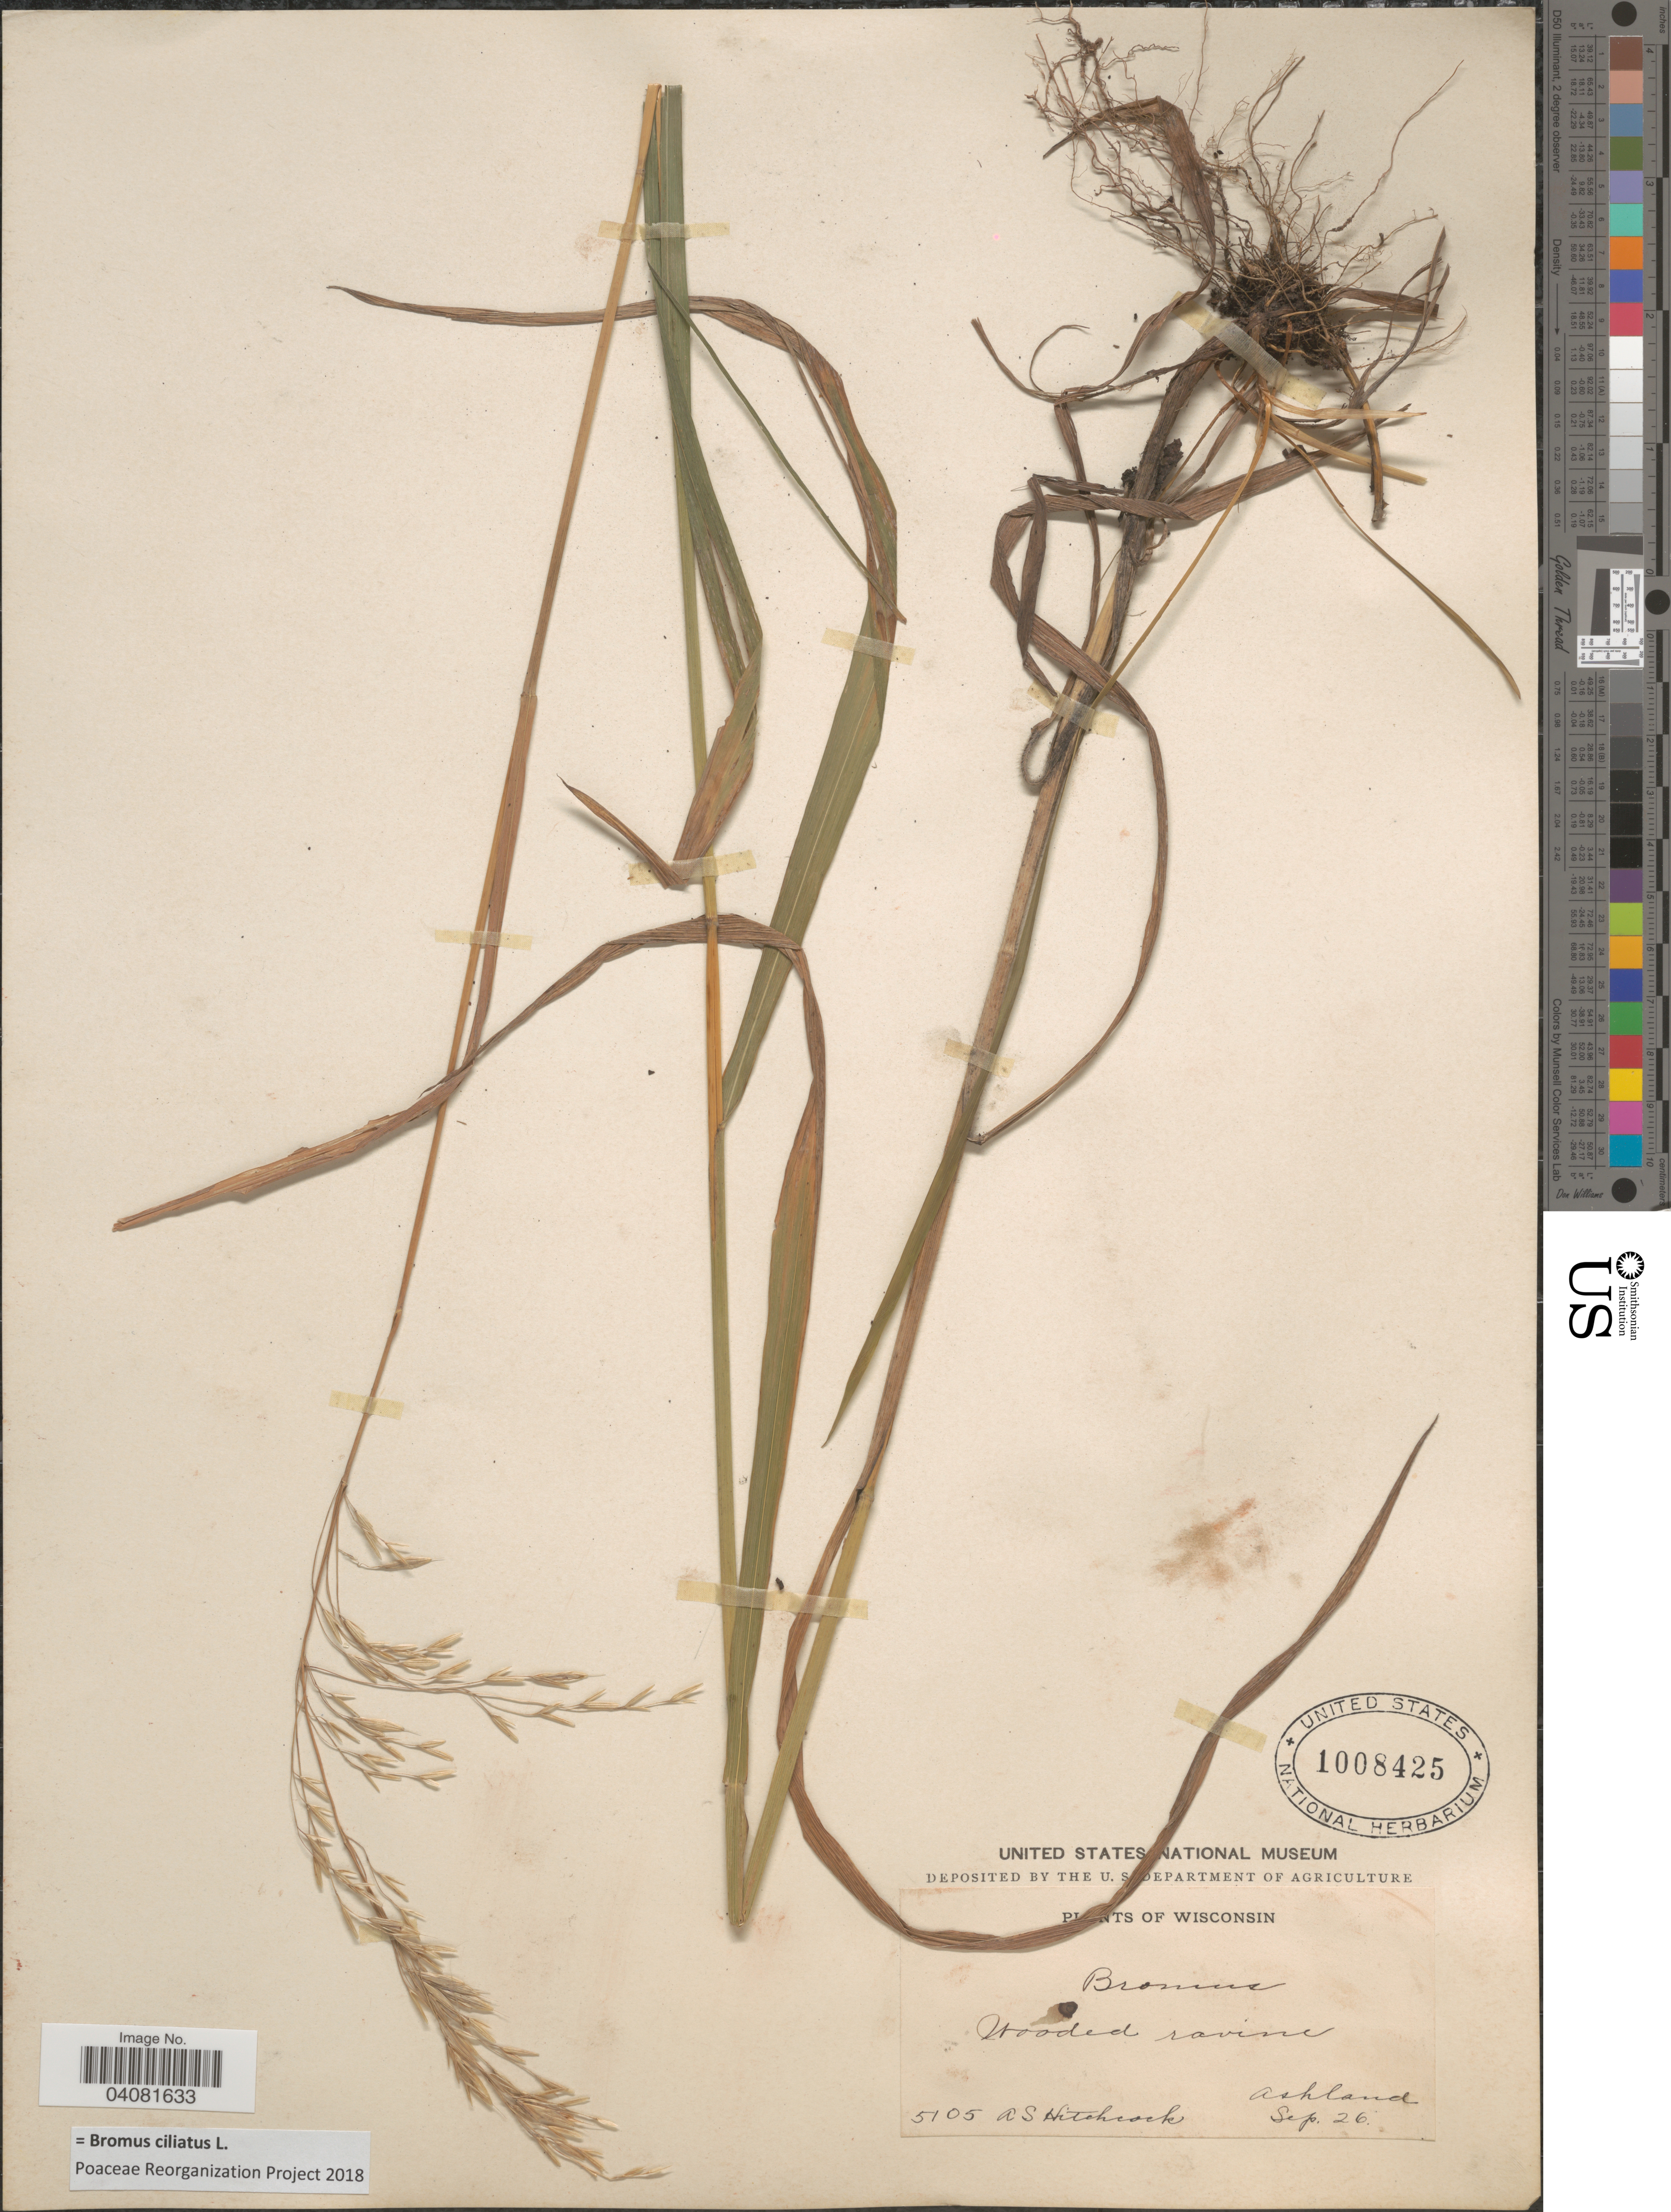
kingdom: Plantae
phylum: Tracheophyta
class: Liliopsida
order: Poales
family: Poaceae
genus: Bromus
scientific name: Bromus ciliatus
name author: L.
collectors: A. S. Hitchcock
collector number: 5105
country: United States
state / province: Wisconsin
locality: Ashland.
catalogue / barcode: US 1008425